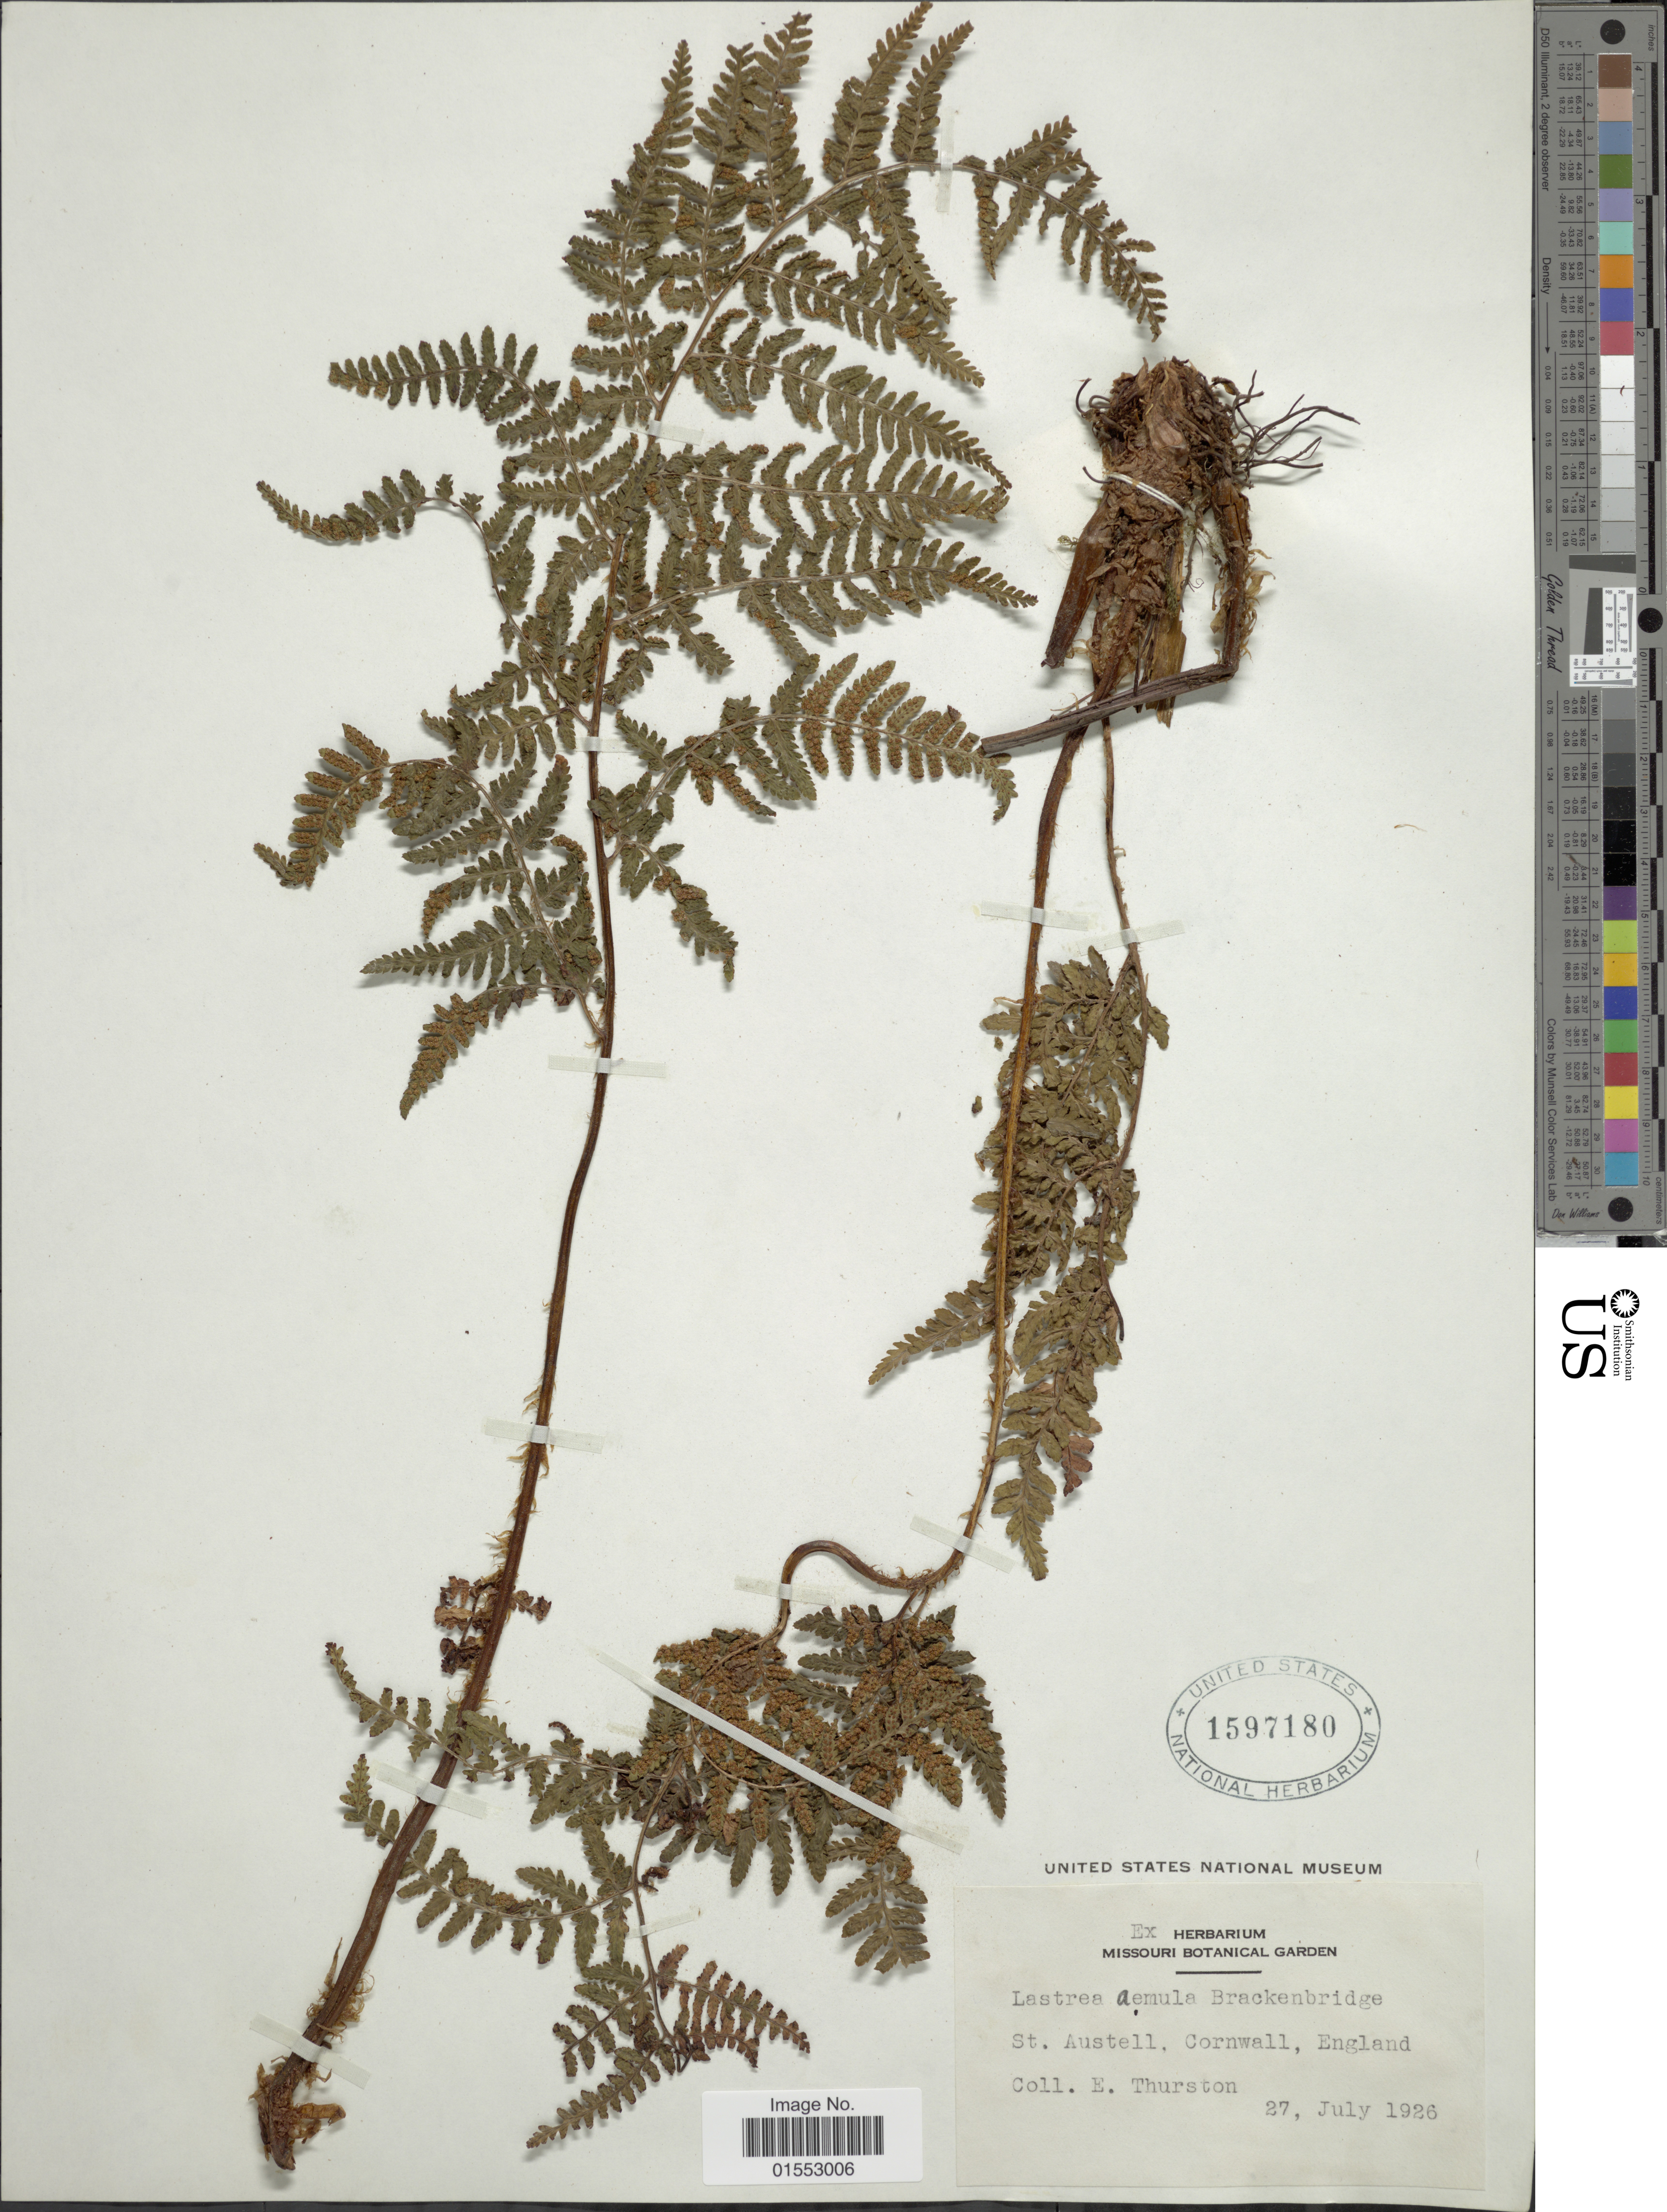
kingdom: Plantae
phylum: Tracheophyta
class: Polypodiopsida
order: Polypodiales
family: Dryopteridaceae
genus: Dryopteris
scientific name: Dryopteris aemula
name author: Kuntze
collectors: E. Thurston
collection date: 1926-07-27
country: United Kingdom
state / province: England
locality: Stk. Austell. Cornwall, England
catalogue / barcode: US 1597180